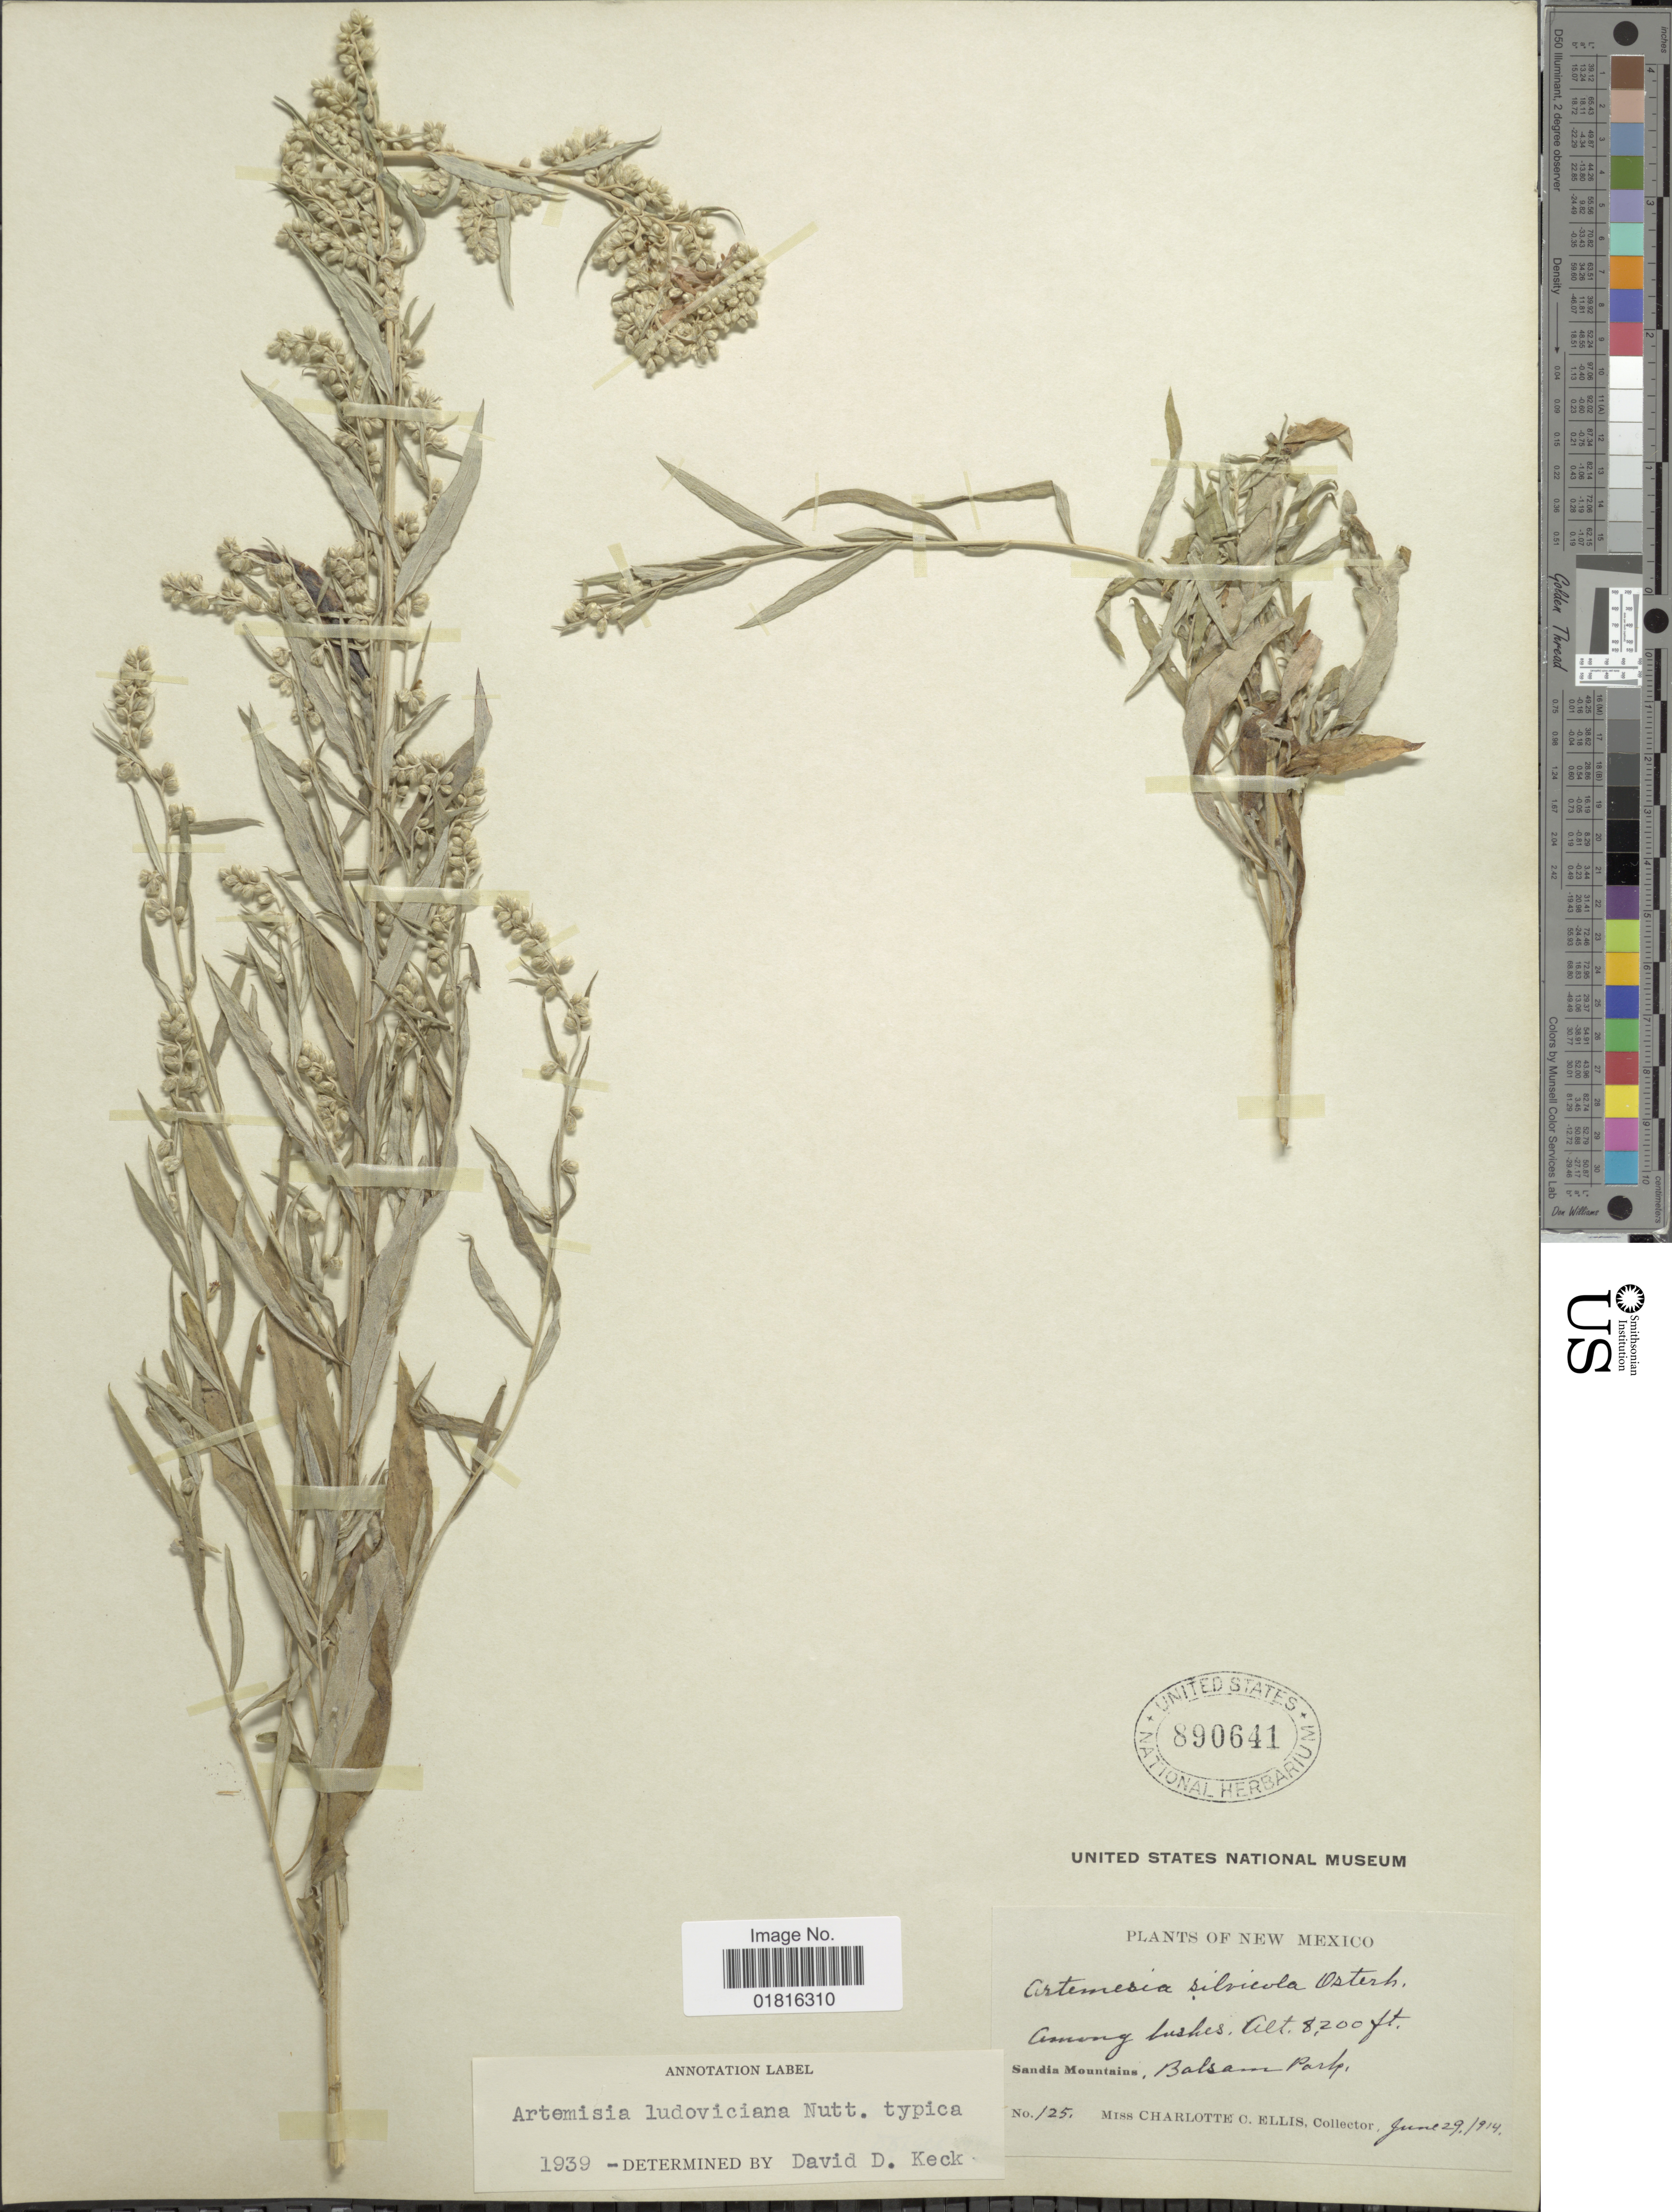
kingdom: Plantae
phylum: Tracheophyta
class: Magnoliopsida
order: Asterales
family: Asteraceae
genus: Artemisia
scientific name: Artemisia ludoviciana subsp. ludoviciana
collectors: C. C. Ellis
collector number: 125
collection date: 1914-06-29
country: United States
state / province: New Mexico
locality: Among bushes, Sandia Mountains, Balsam Park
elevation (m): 2499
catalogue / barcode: US 890641